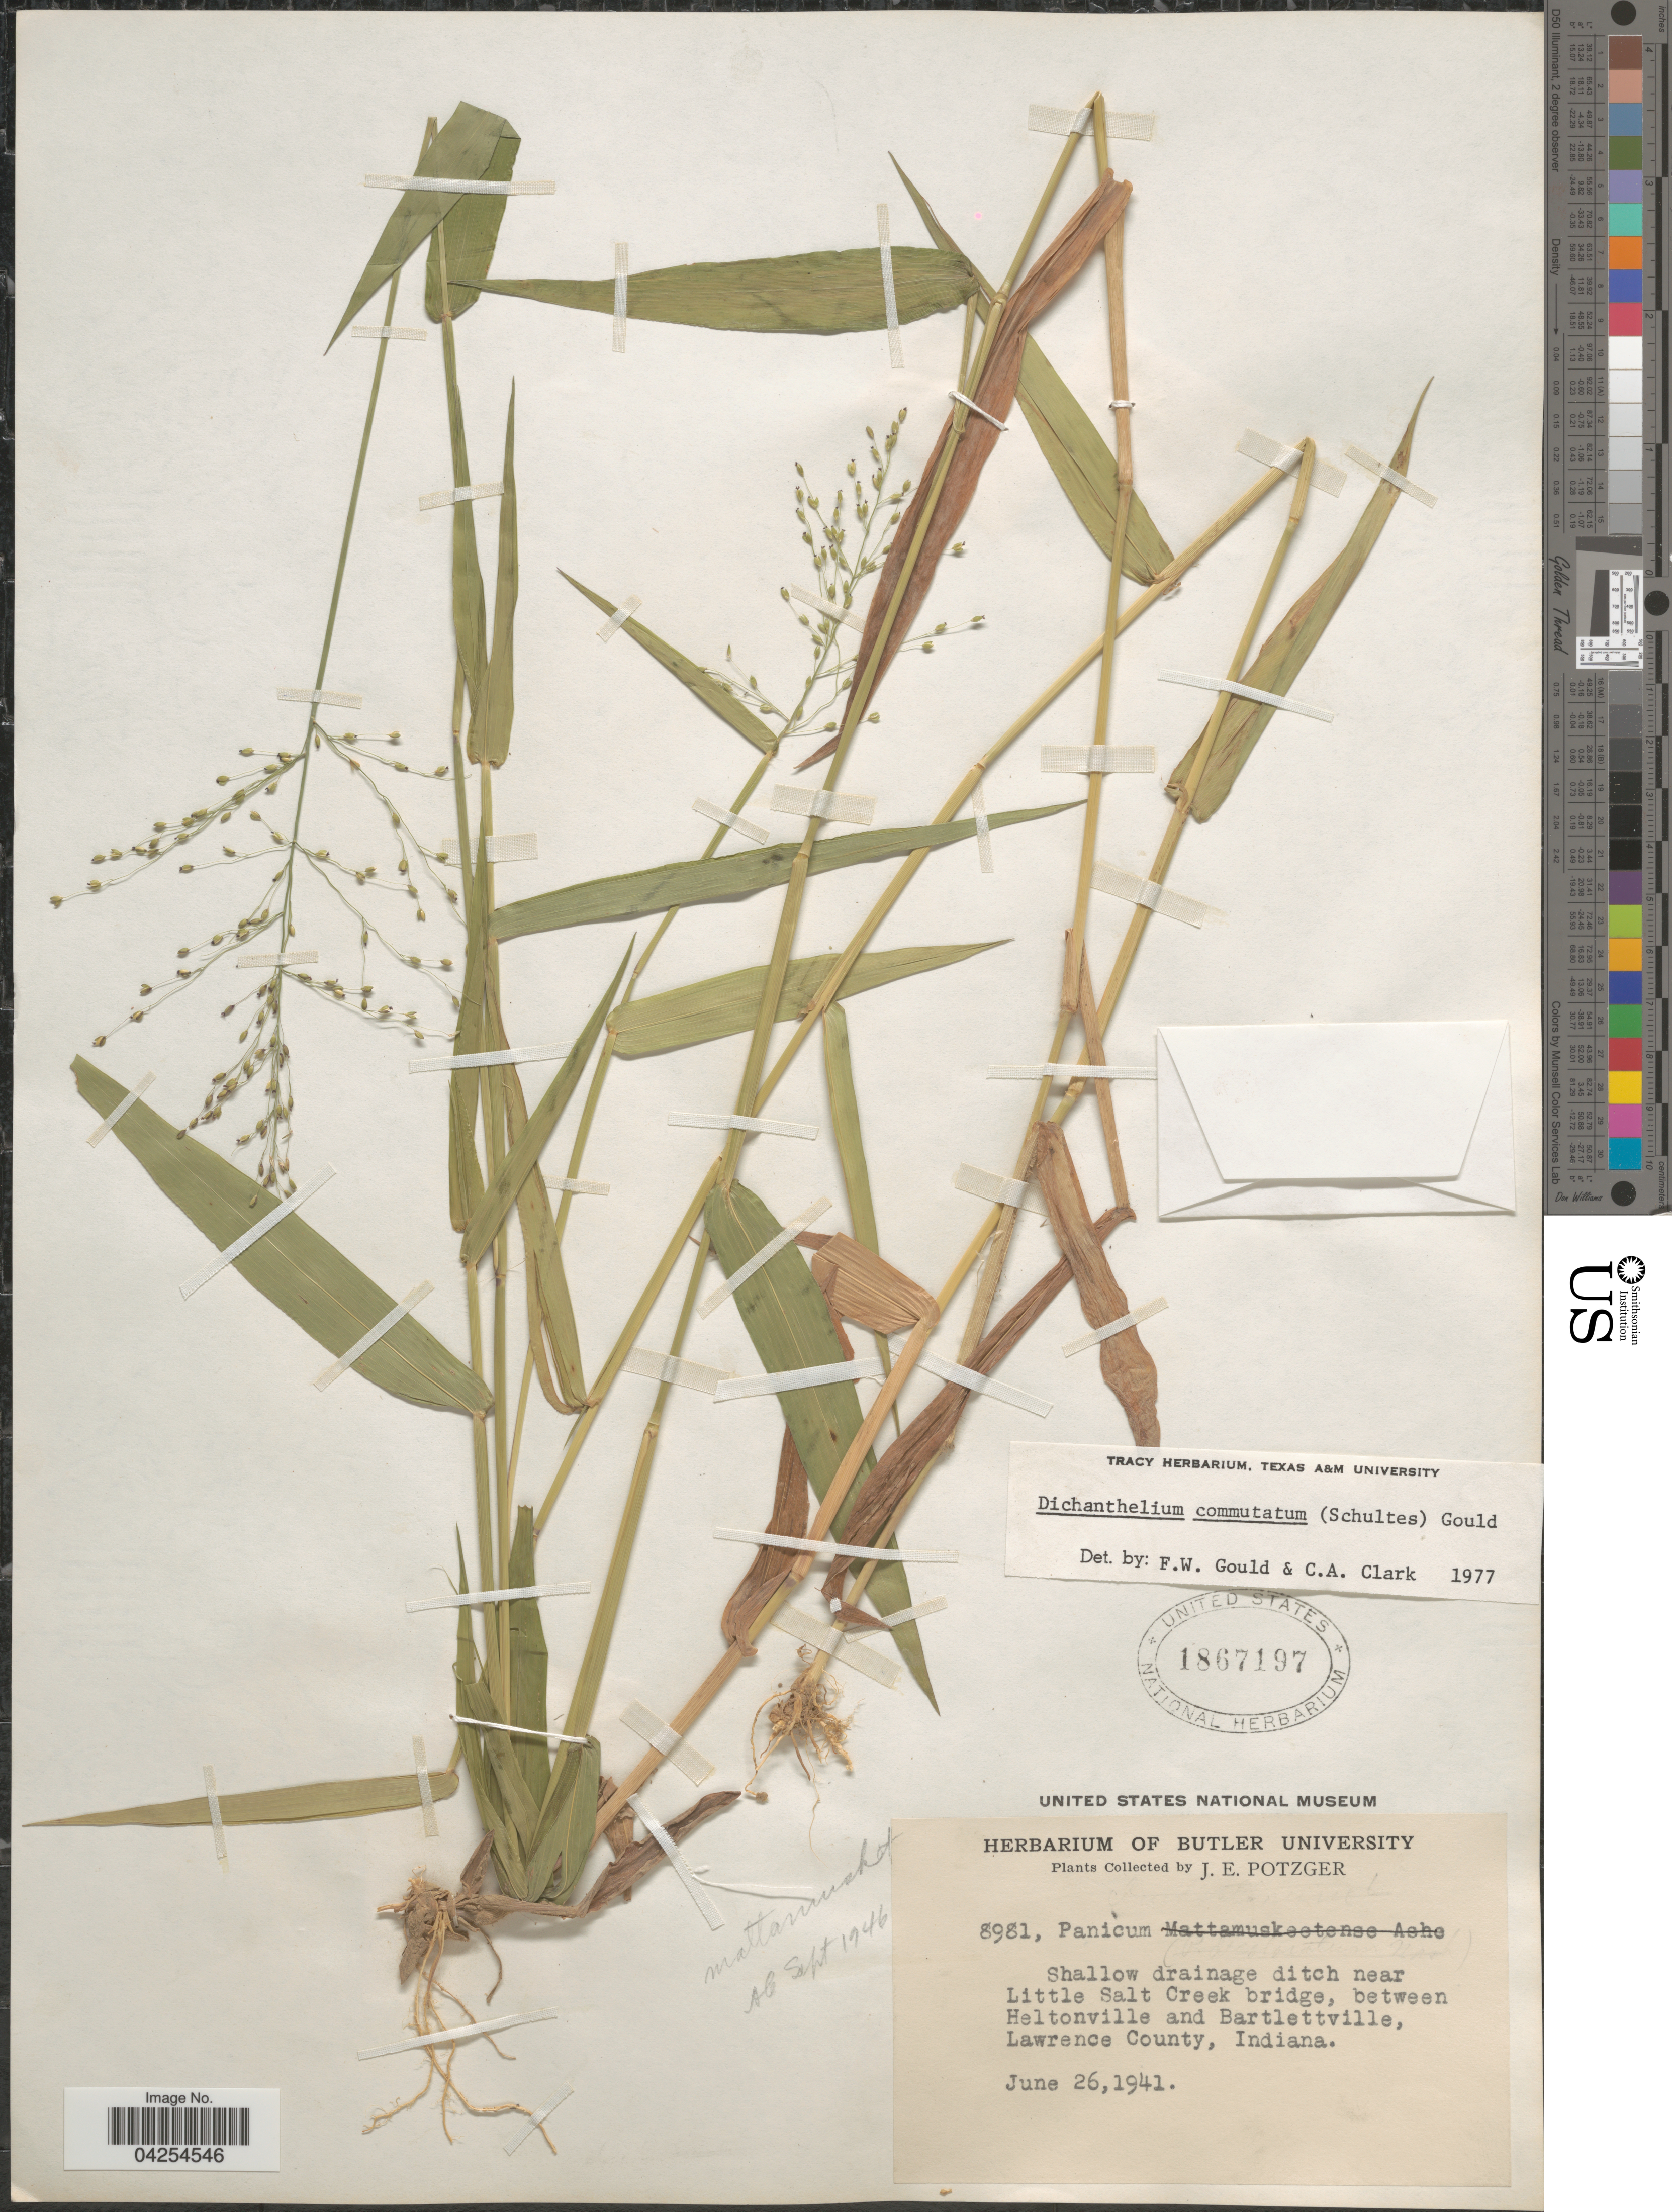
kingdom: Plantae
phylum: Tracheophyta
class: Liliopsida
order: Poales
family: Poaceae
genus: Dichanthelium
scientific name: Dichanthelium commutatum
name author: (Schult.) Gould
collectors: J. Potzger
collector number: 8981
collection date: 1941-06-26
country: United States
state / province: Indiana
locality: Shallow drainage ditch near Little Salt Creek bridge, between Heltonville and Bartlettville, Lawrence County.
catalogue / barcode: US 1867197